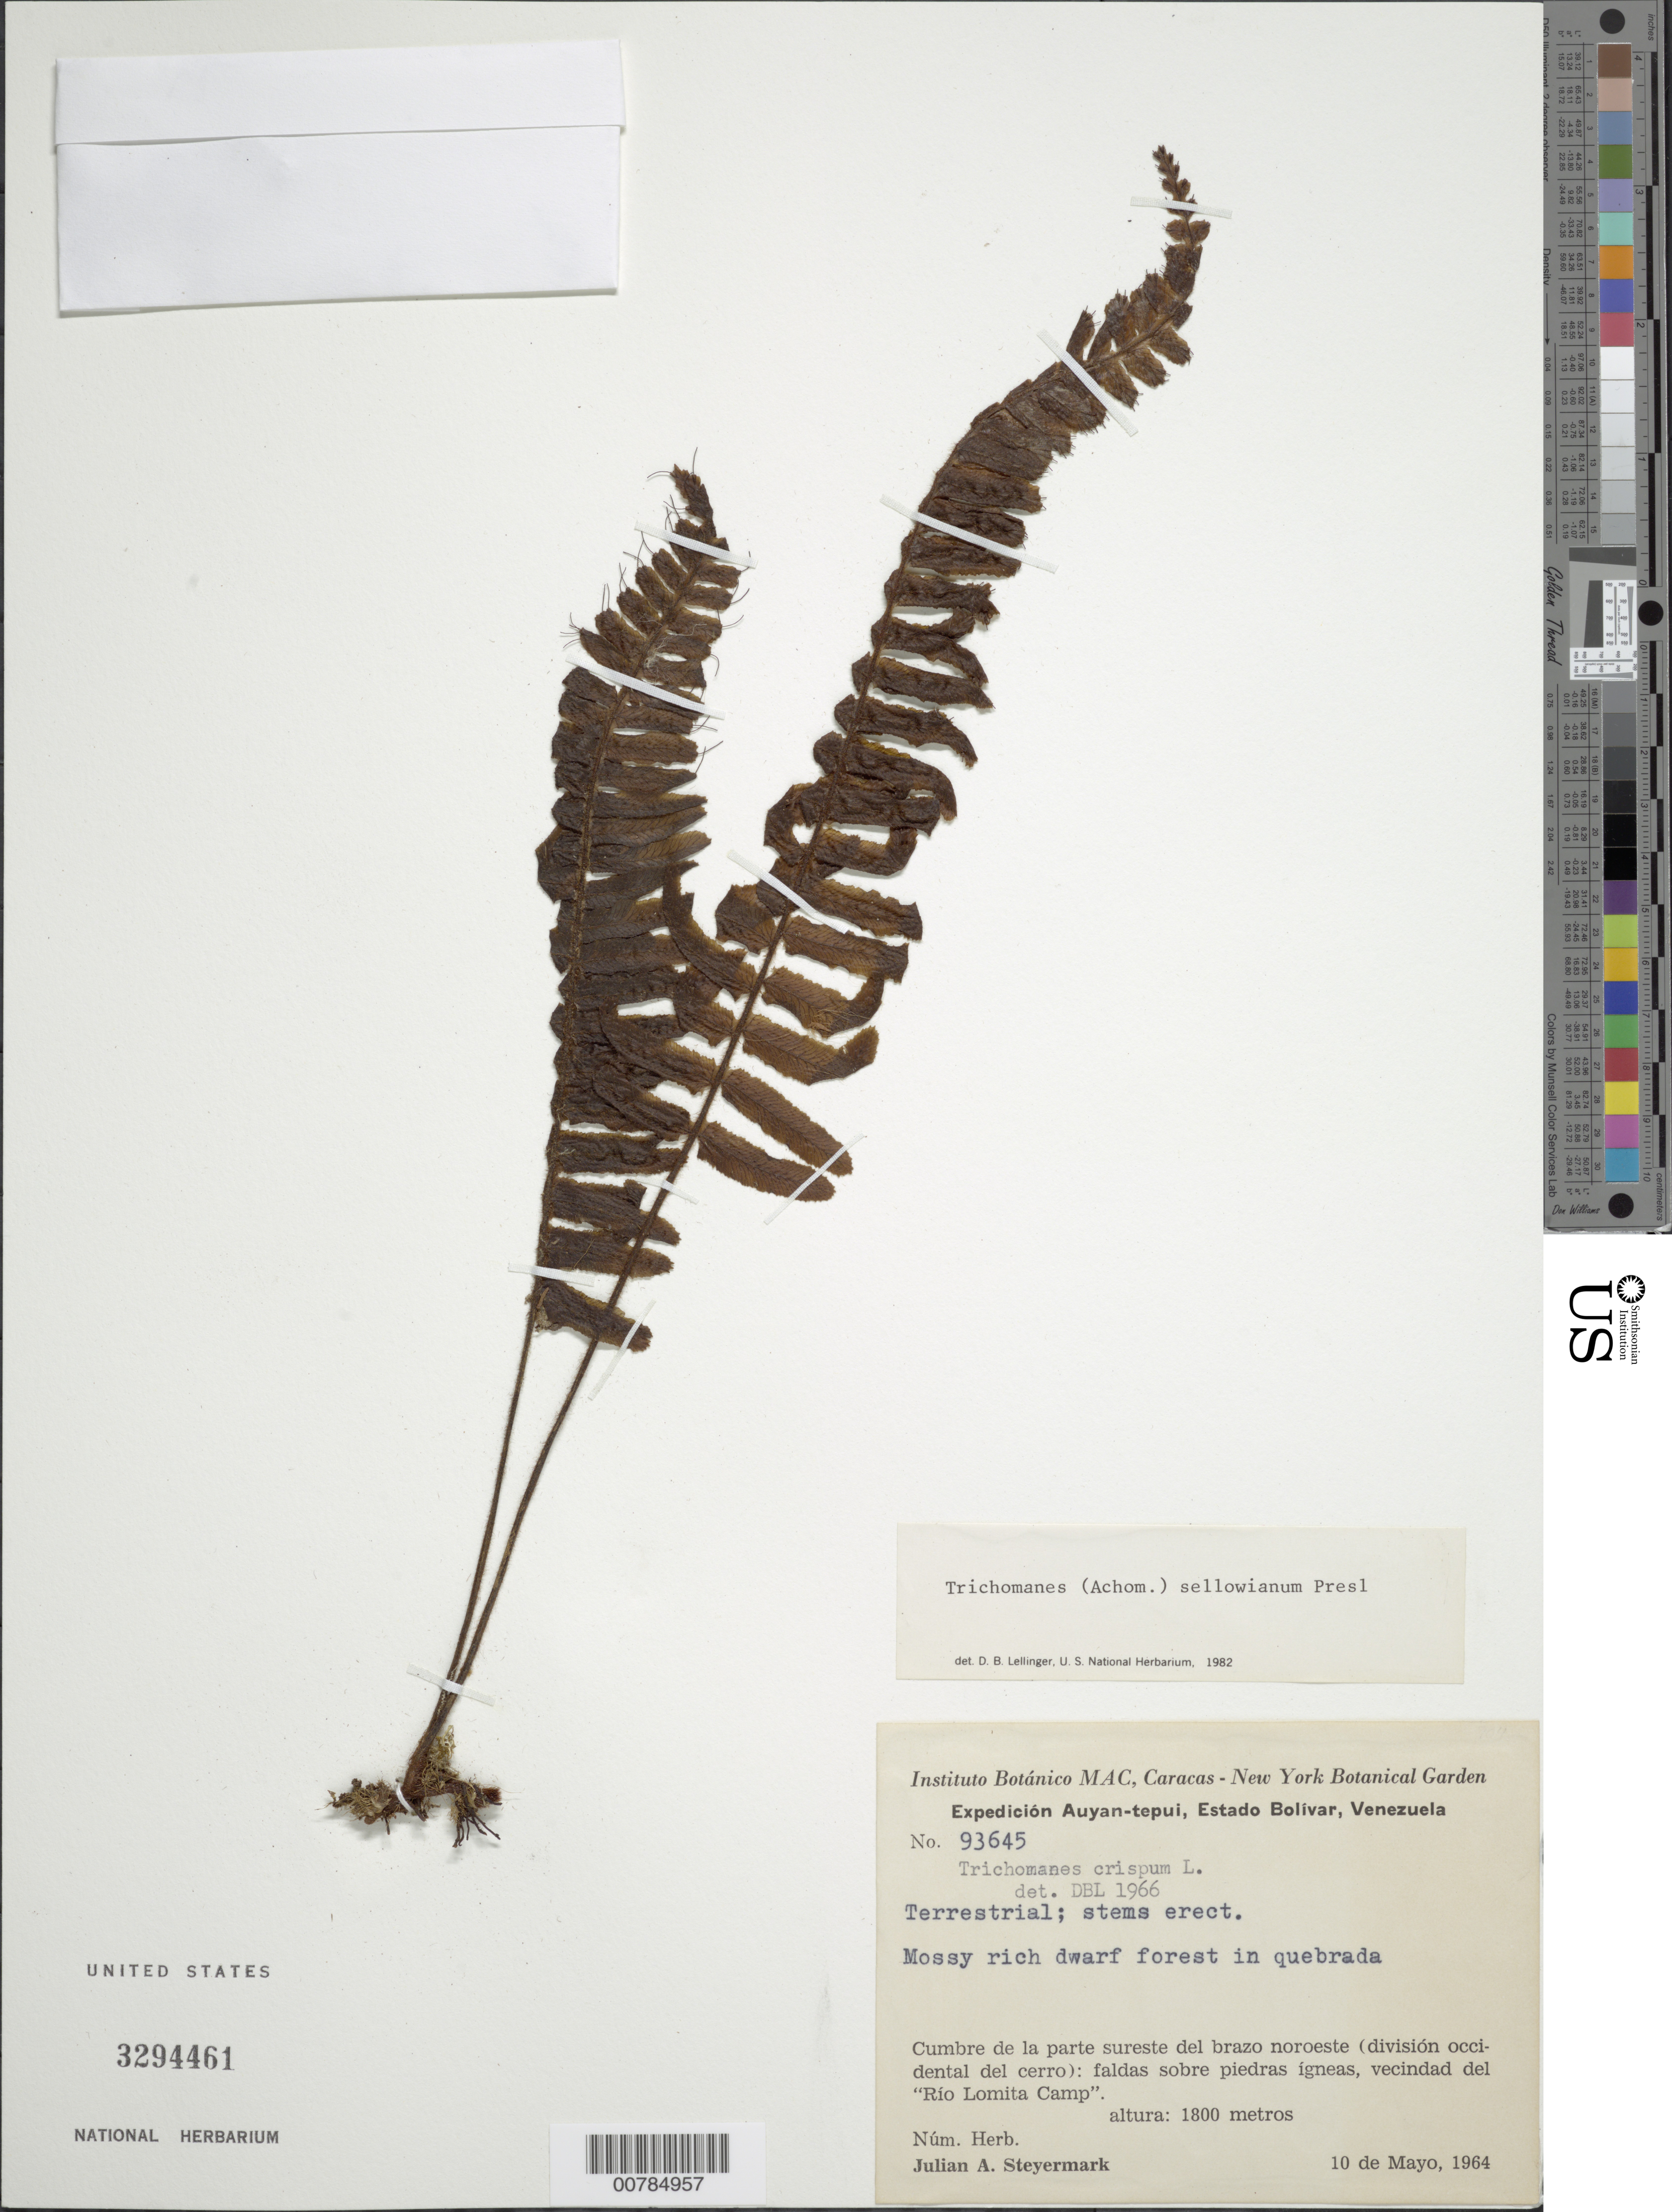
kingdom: Plantae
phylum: Tracheophyta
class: Polypodiopsida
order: Hymenophyllales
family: Hymenophyllaceae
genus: Trichomanes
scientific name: Trichomanes cristatum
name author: Kaulf.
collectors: J. Steyermark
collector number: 93645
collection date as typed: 10-May-64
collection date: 1964-05-10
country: Venezuela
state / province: Bolívar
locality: Auyan-tepuí, vic. Río Lomita Camp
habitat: Mossy rich dwarf forest in quebrada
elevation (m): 1800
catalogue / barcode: US 3294461